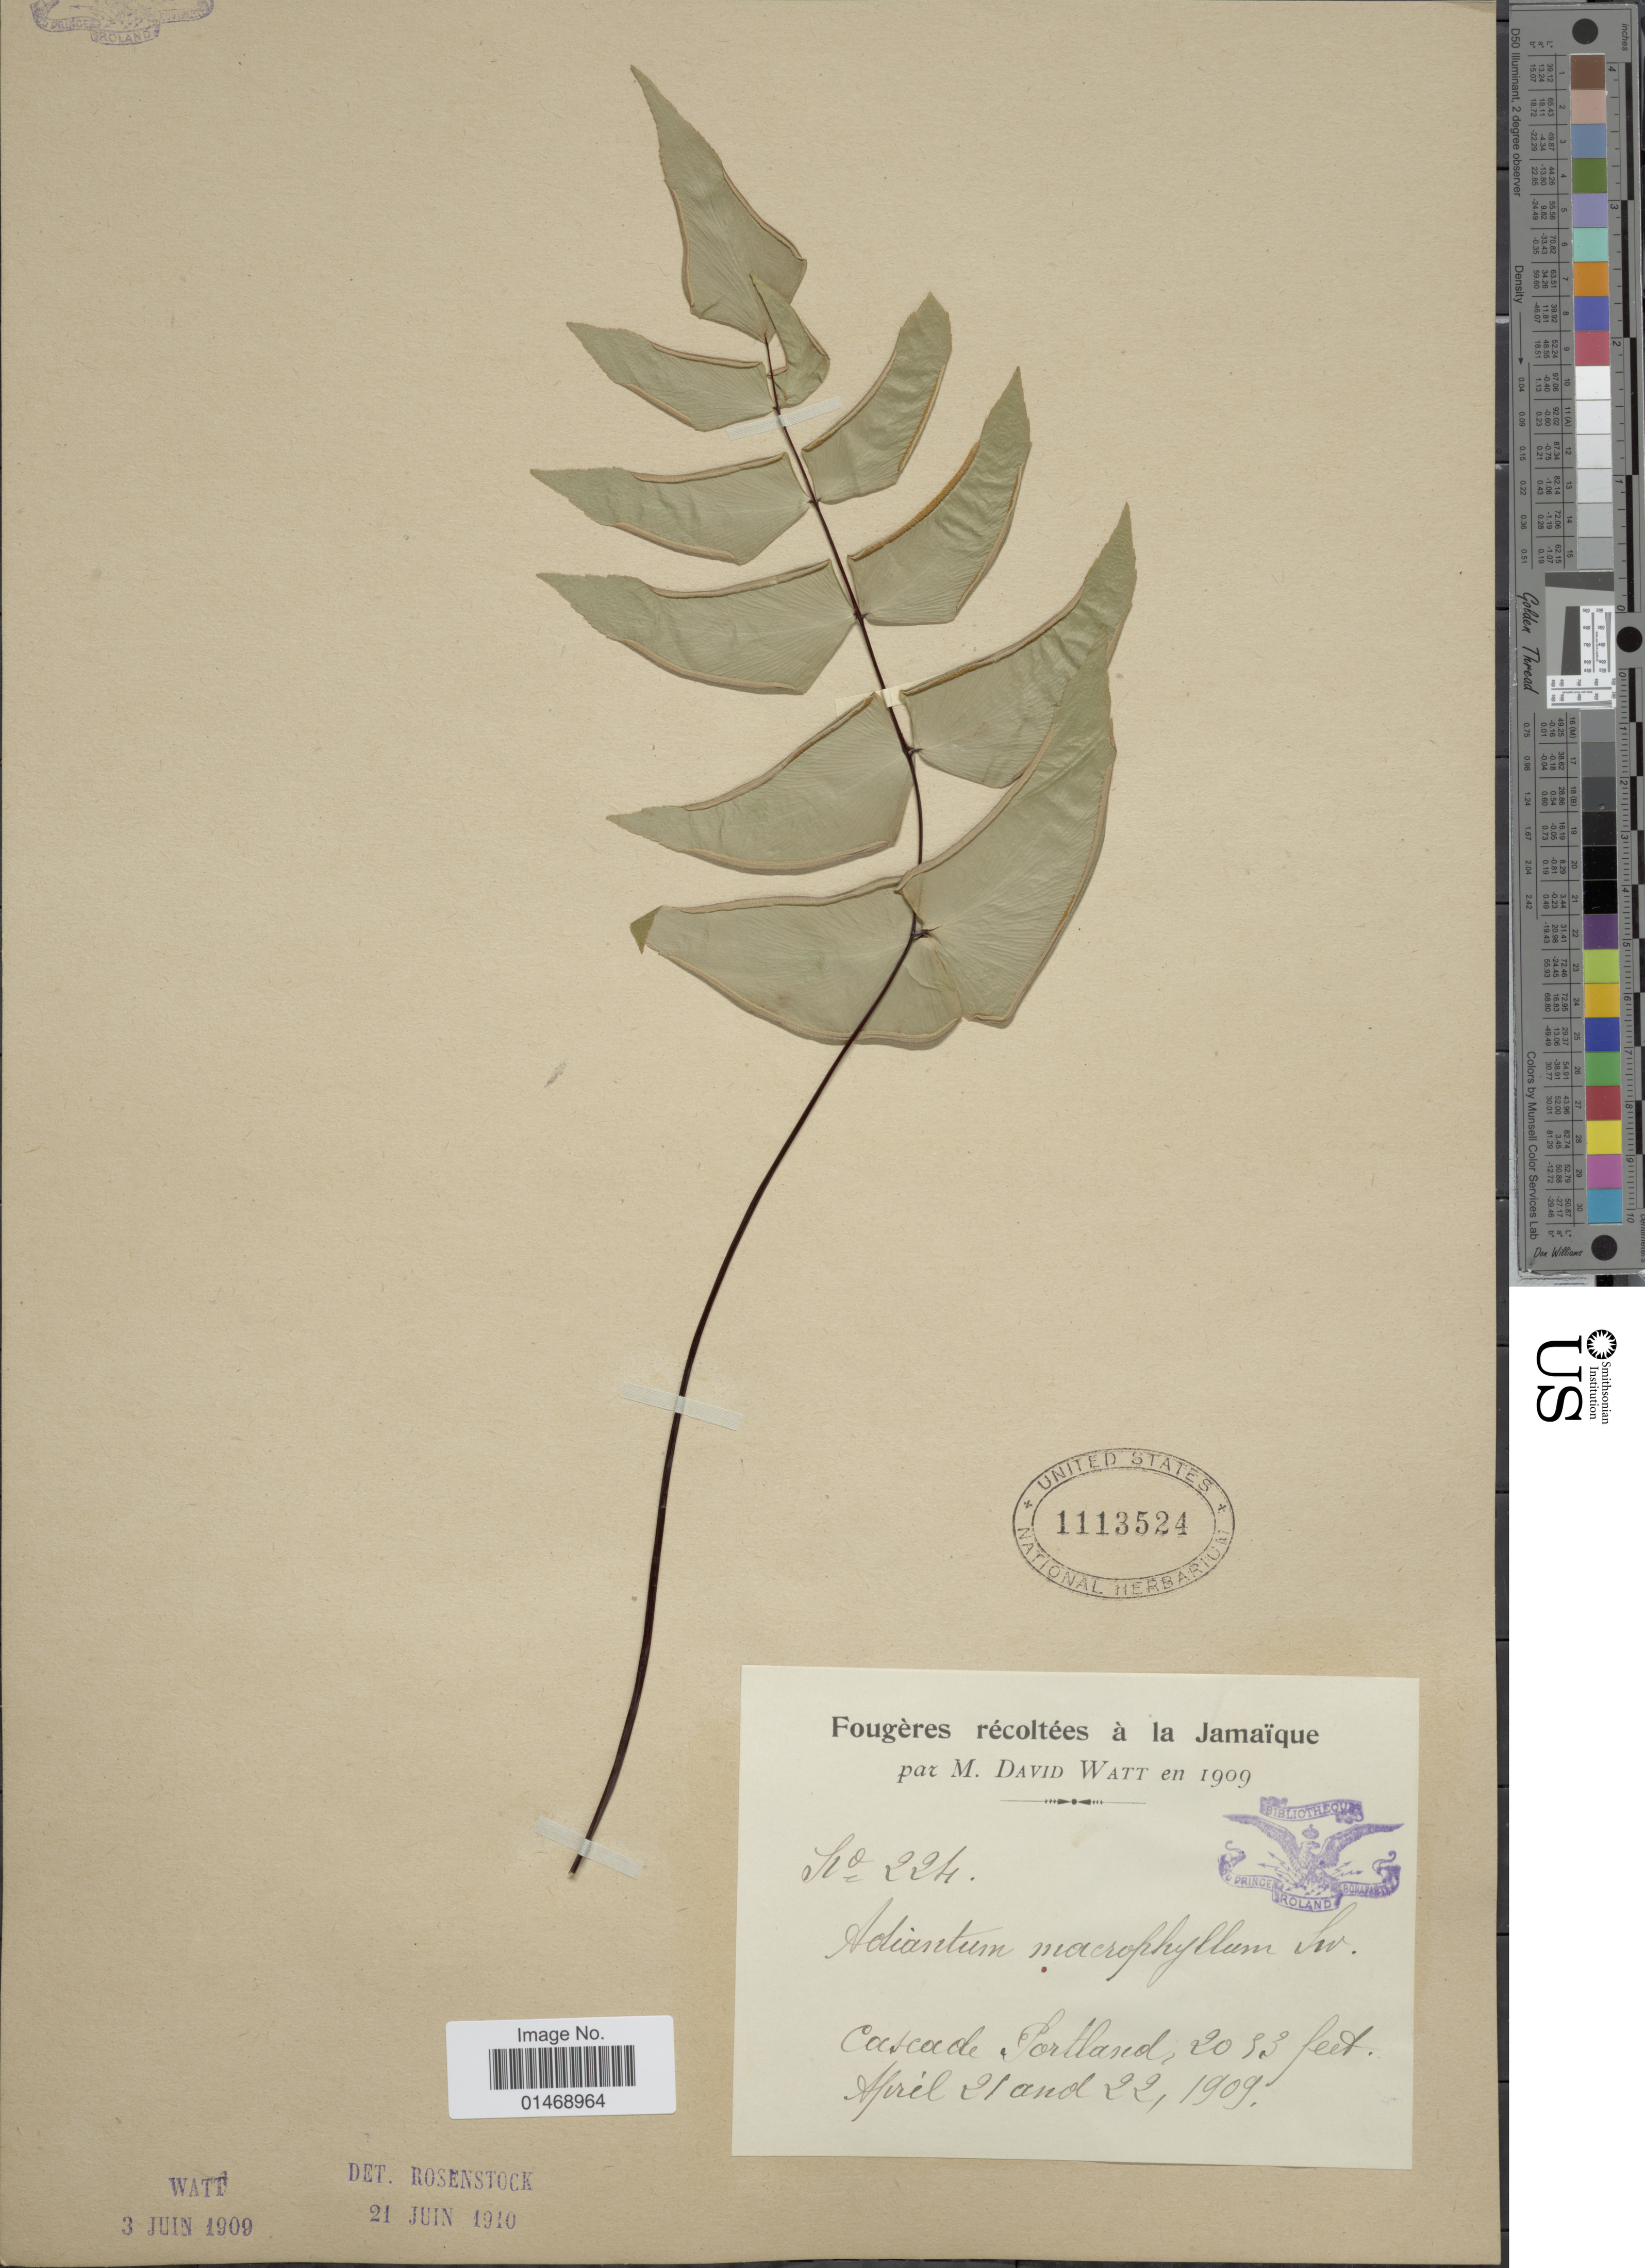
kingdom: Plantae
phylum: Tracheophyta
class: Polypodiopsida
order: Polypodiales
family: Pteridaceae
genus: Adiantum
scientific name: Adiantum macrophyllum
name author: Sw.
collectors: M. Watt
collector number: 224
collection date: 1909-04-21/1909-04-22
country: Jamaica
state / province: Portland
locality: Cascade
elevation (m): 626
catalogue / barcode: US 1113524